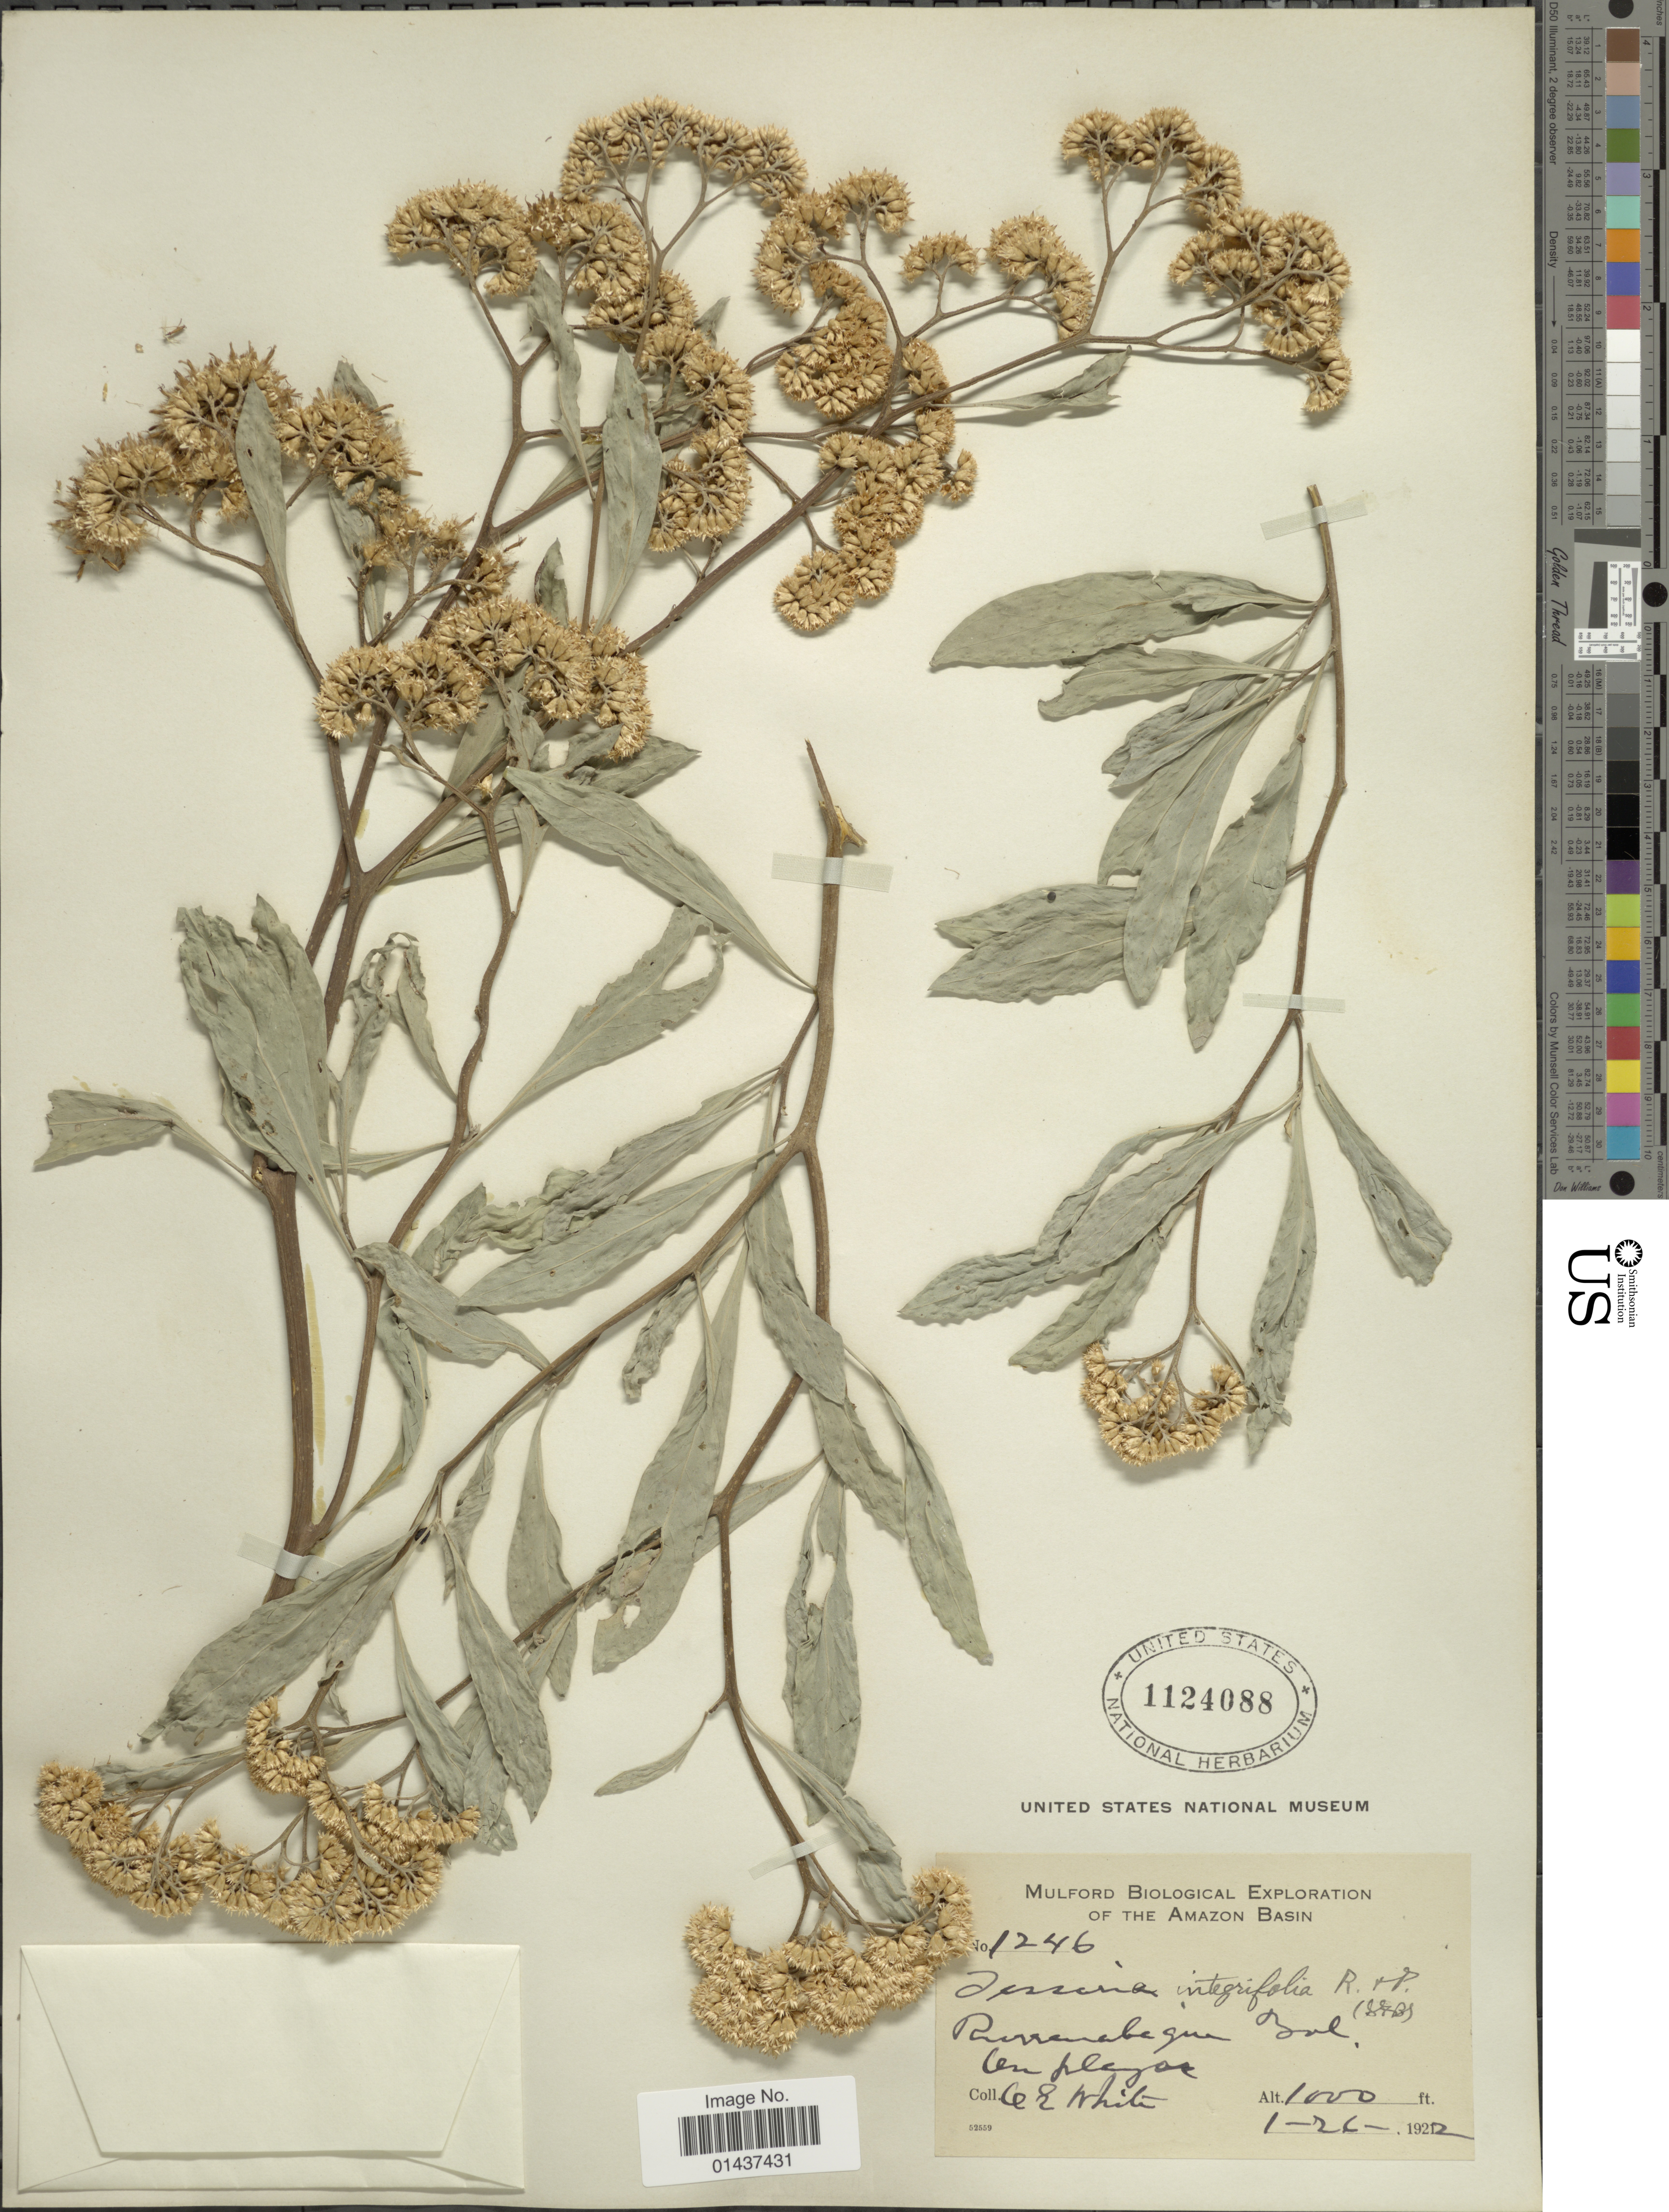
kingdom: Plantae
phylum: Tracheophyta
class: Magnoliopsida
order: Asterales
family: Asteraceae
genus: Tessaria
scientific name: Tessaria integrifolia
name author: Ruiz & Pav.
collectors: O. E. White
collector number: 1246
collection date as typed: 1-26-1922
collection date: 1922-01-26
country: Bolivia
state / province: Beni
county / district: José Ballivián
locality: Rurrenabaque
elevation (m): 305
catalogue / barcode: US 1124088